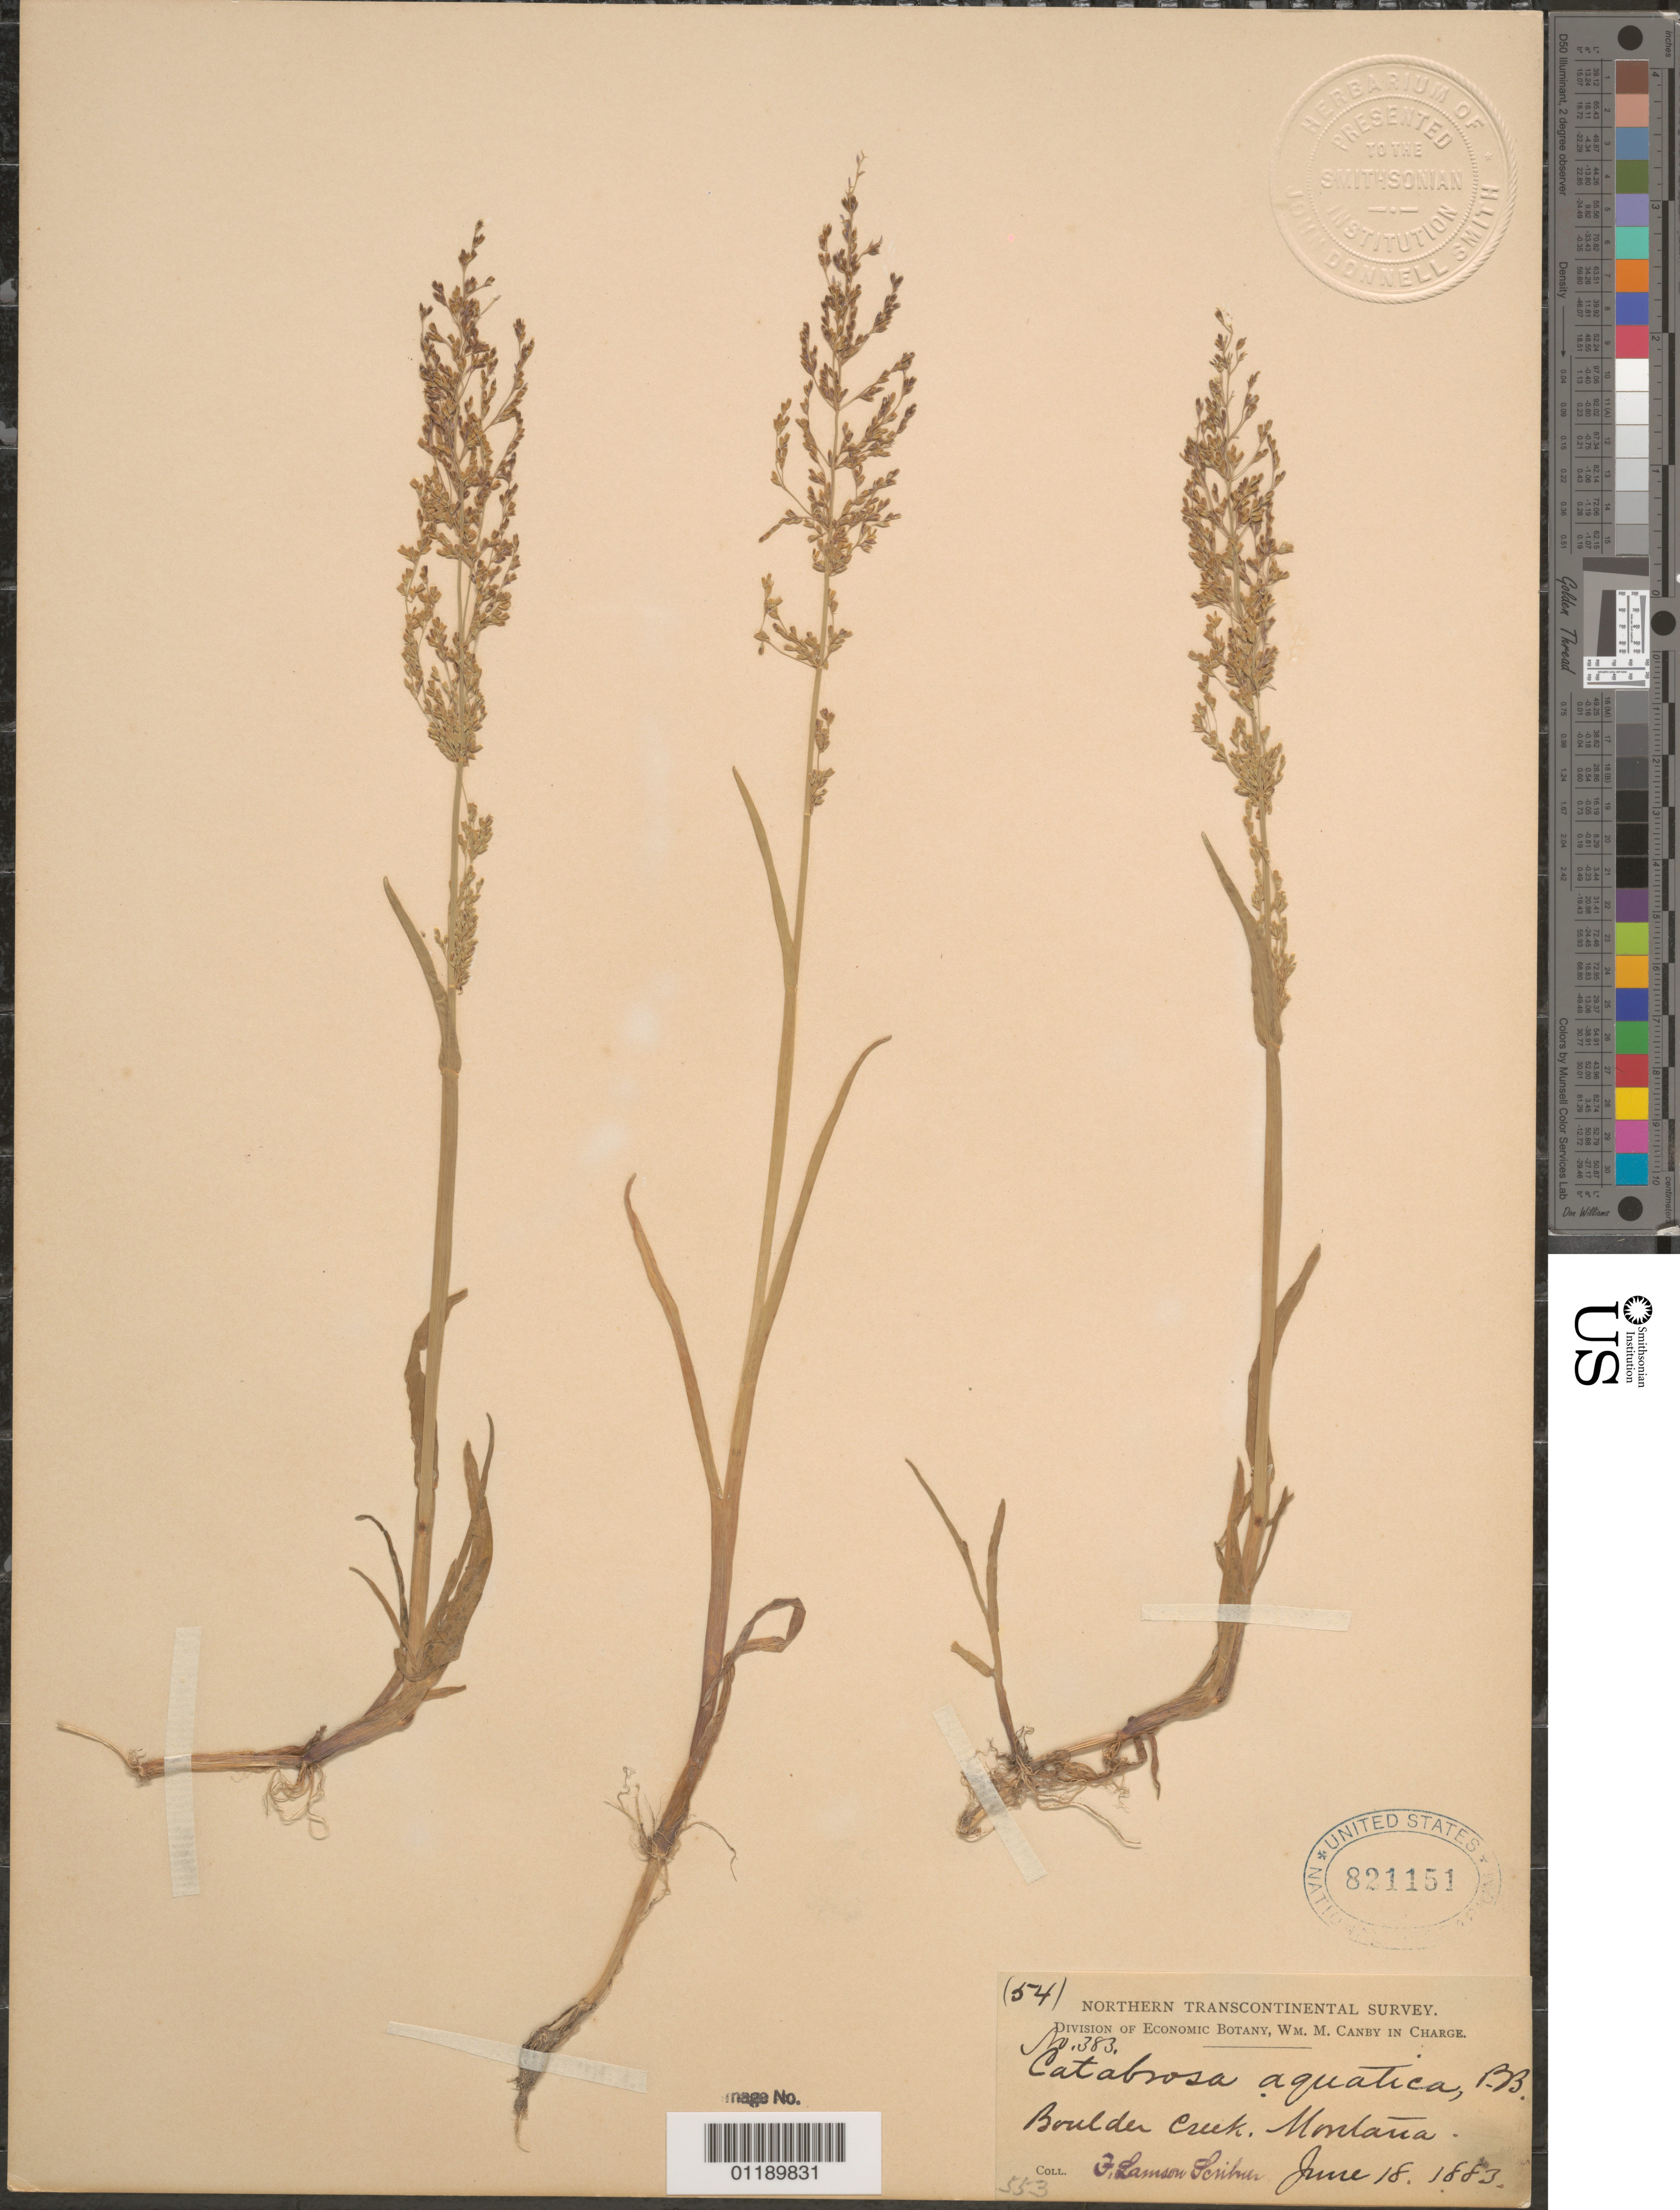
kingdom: Plantae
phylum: Tracheophyta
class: Liliopsida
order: Poales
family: Poaceae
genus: Catabrosa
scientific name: Catabrosa aquatica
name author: (L.) P. Beauv.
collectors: F. L. Scribner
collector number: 383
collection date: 1883-06-18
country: United States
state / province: Montana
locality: Boulder Creek.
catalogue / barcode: US 821151